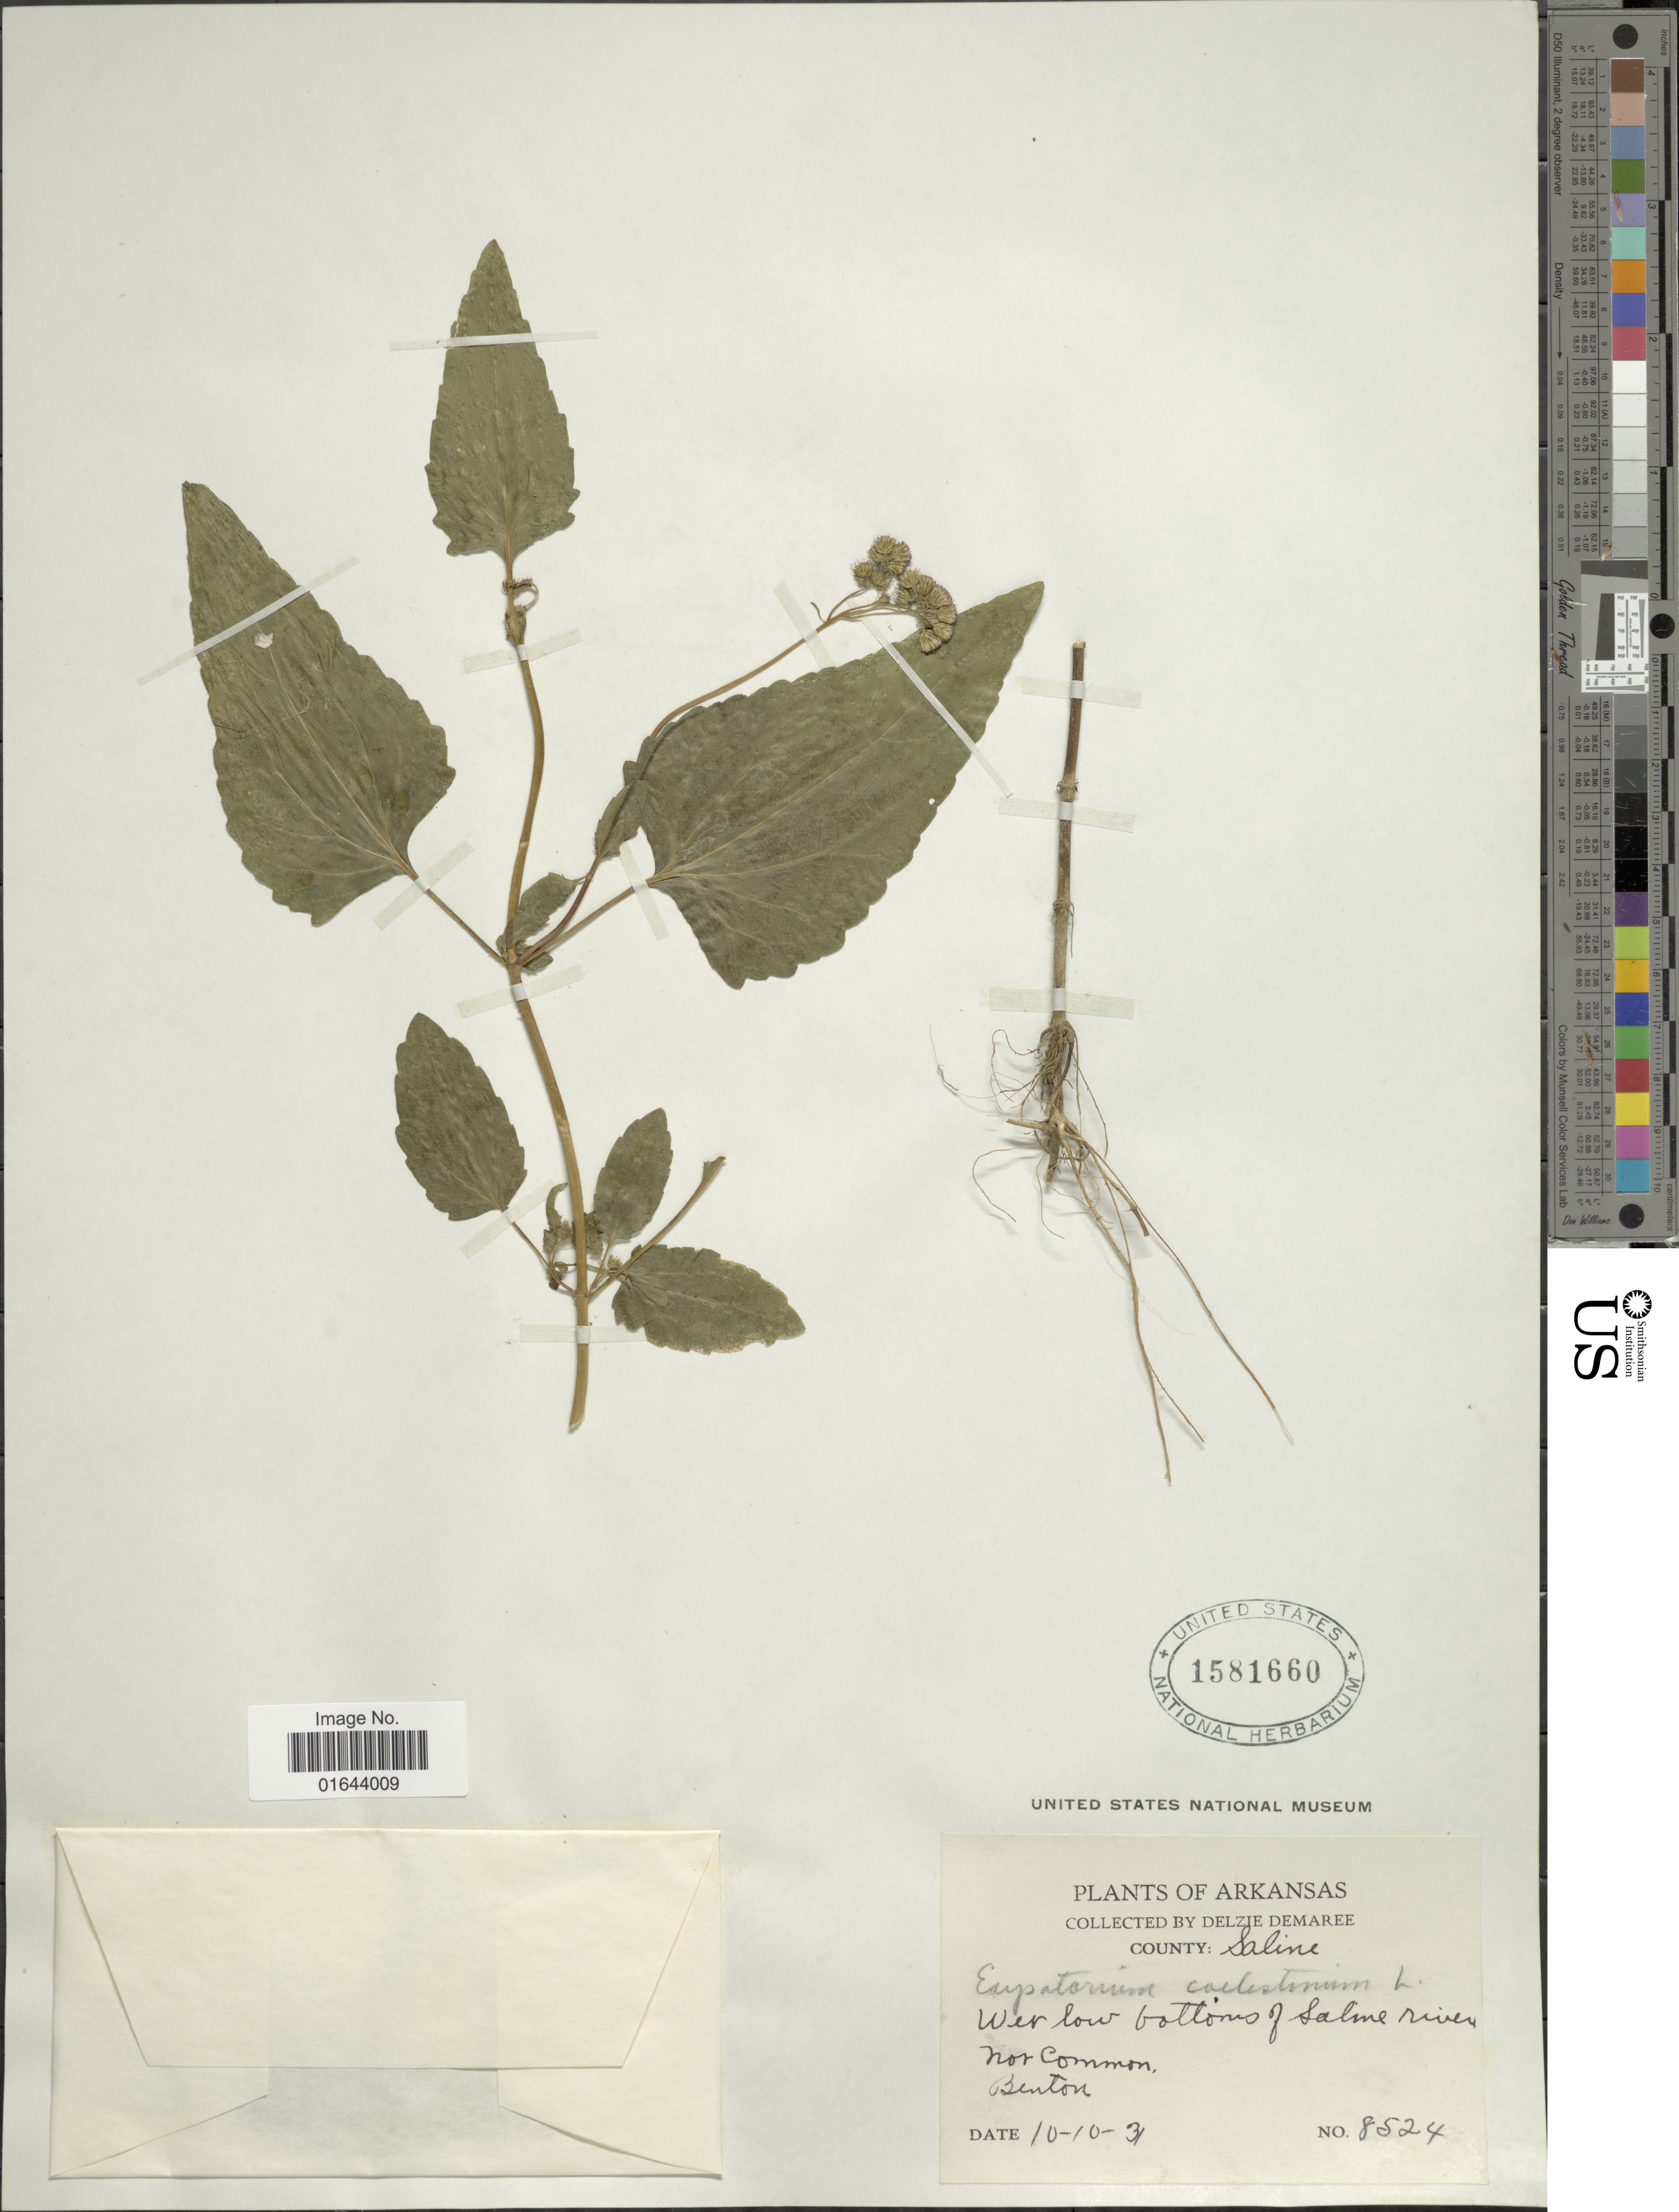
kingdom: Plantae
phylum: Tracheophyta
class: Magnoliopsida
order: Asterales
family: Asteraceae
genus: Conoclinium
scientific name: Conoclinium coelestinum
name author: (L.) DC.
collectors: D. Demaree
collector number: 8524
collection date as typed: Transcribed d/m/y: 10/10/31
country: United States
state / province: Arkansas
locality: County: Saline. Wet low bottoms of Saline river. Benton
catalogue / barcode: US 1581660